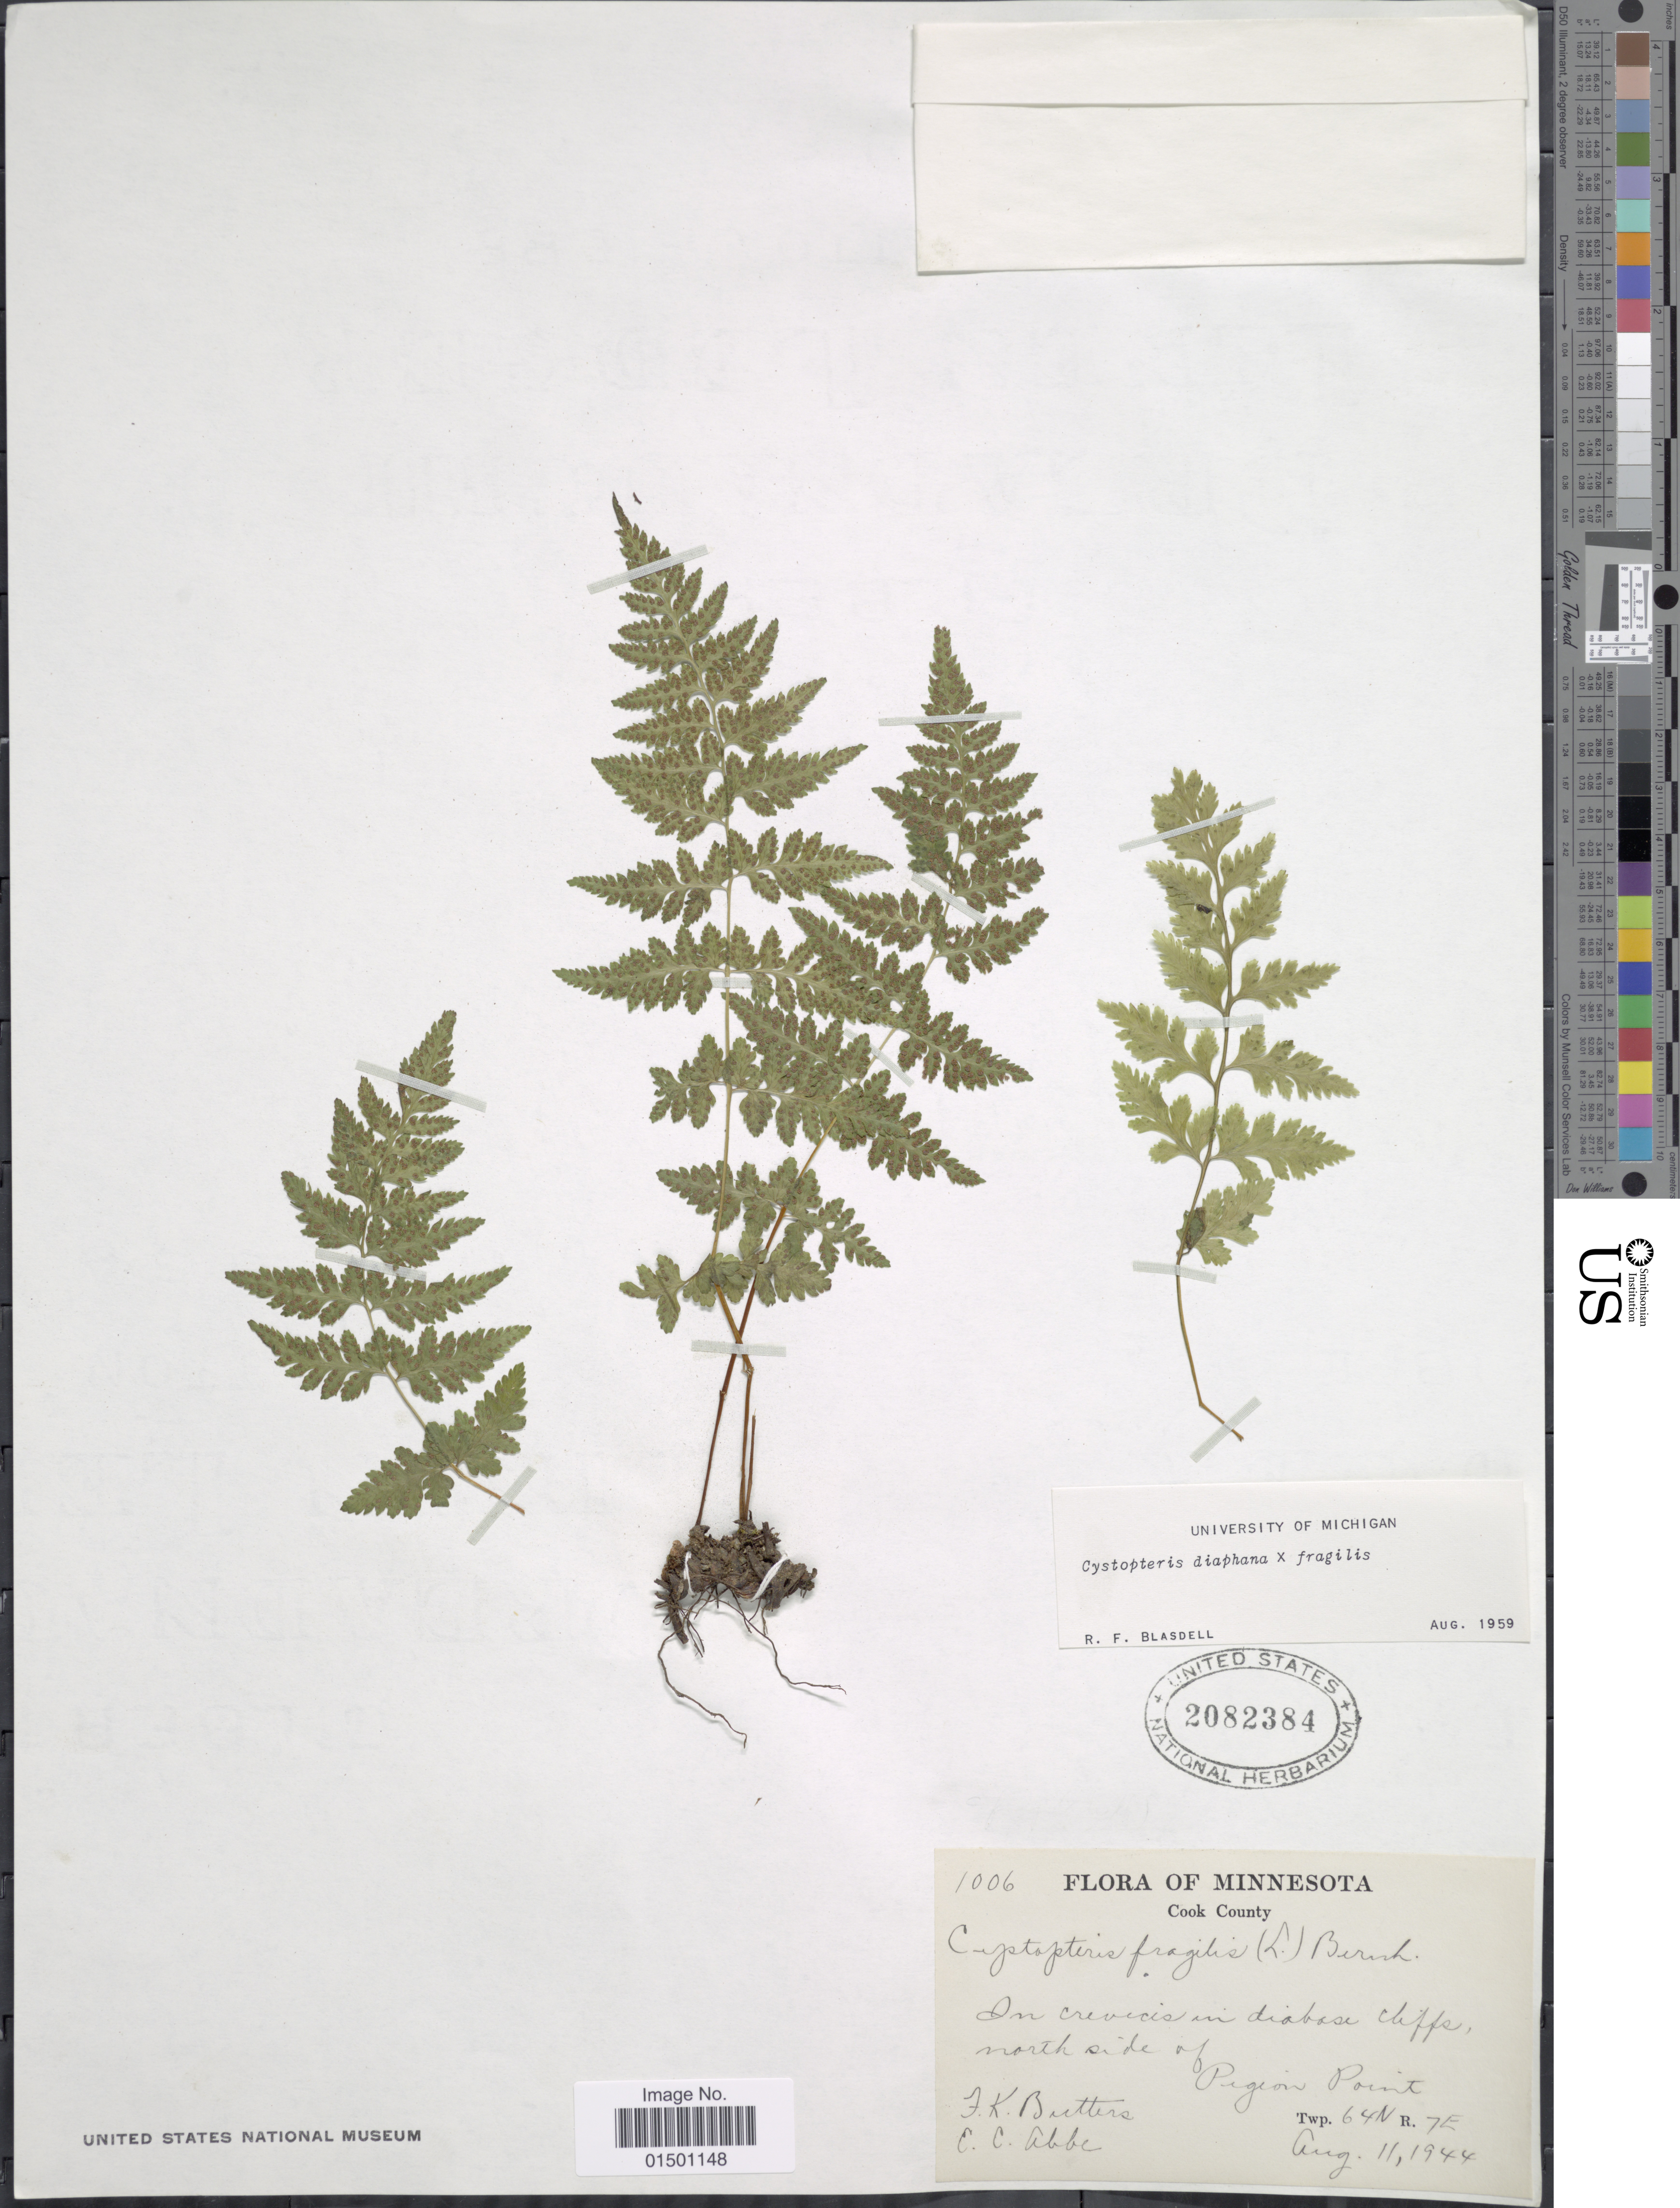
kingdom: Plantae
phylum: Tracheophyta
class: Polypodiopsida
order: Polypodiales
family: Cystopteridaceae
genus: Cystopteris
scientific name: Cystopteris diaphana x C. fragilis (L.) Bernh.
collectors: J. Butters & E. C. Abbe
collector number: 1006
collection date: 1944-08-11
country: United States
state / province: Minnesota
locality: Cook County, north side of Pigeon Point, Twp. 64N, R7E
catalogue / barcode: US 2082384